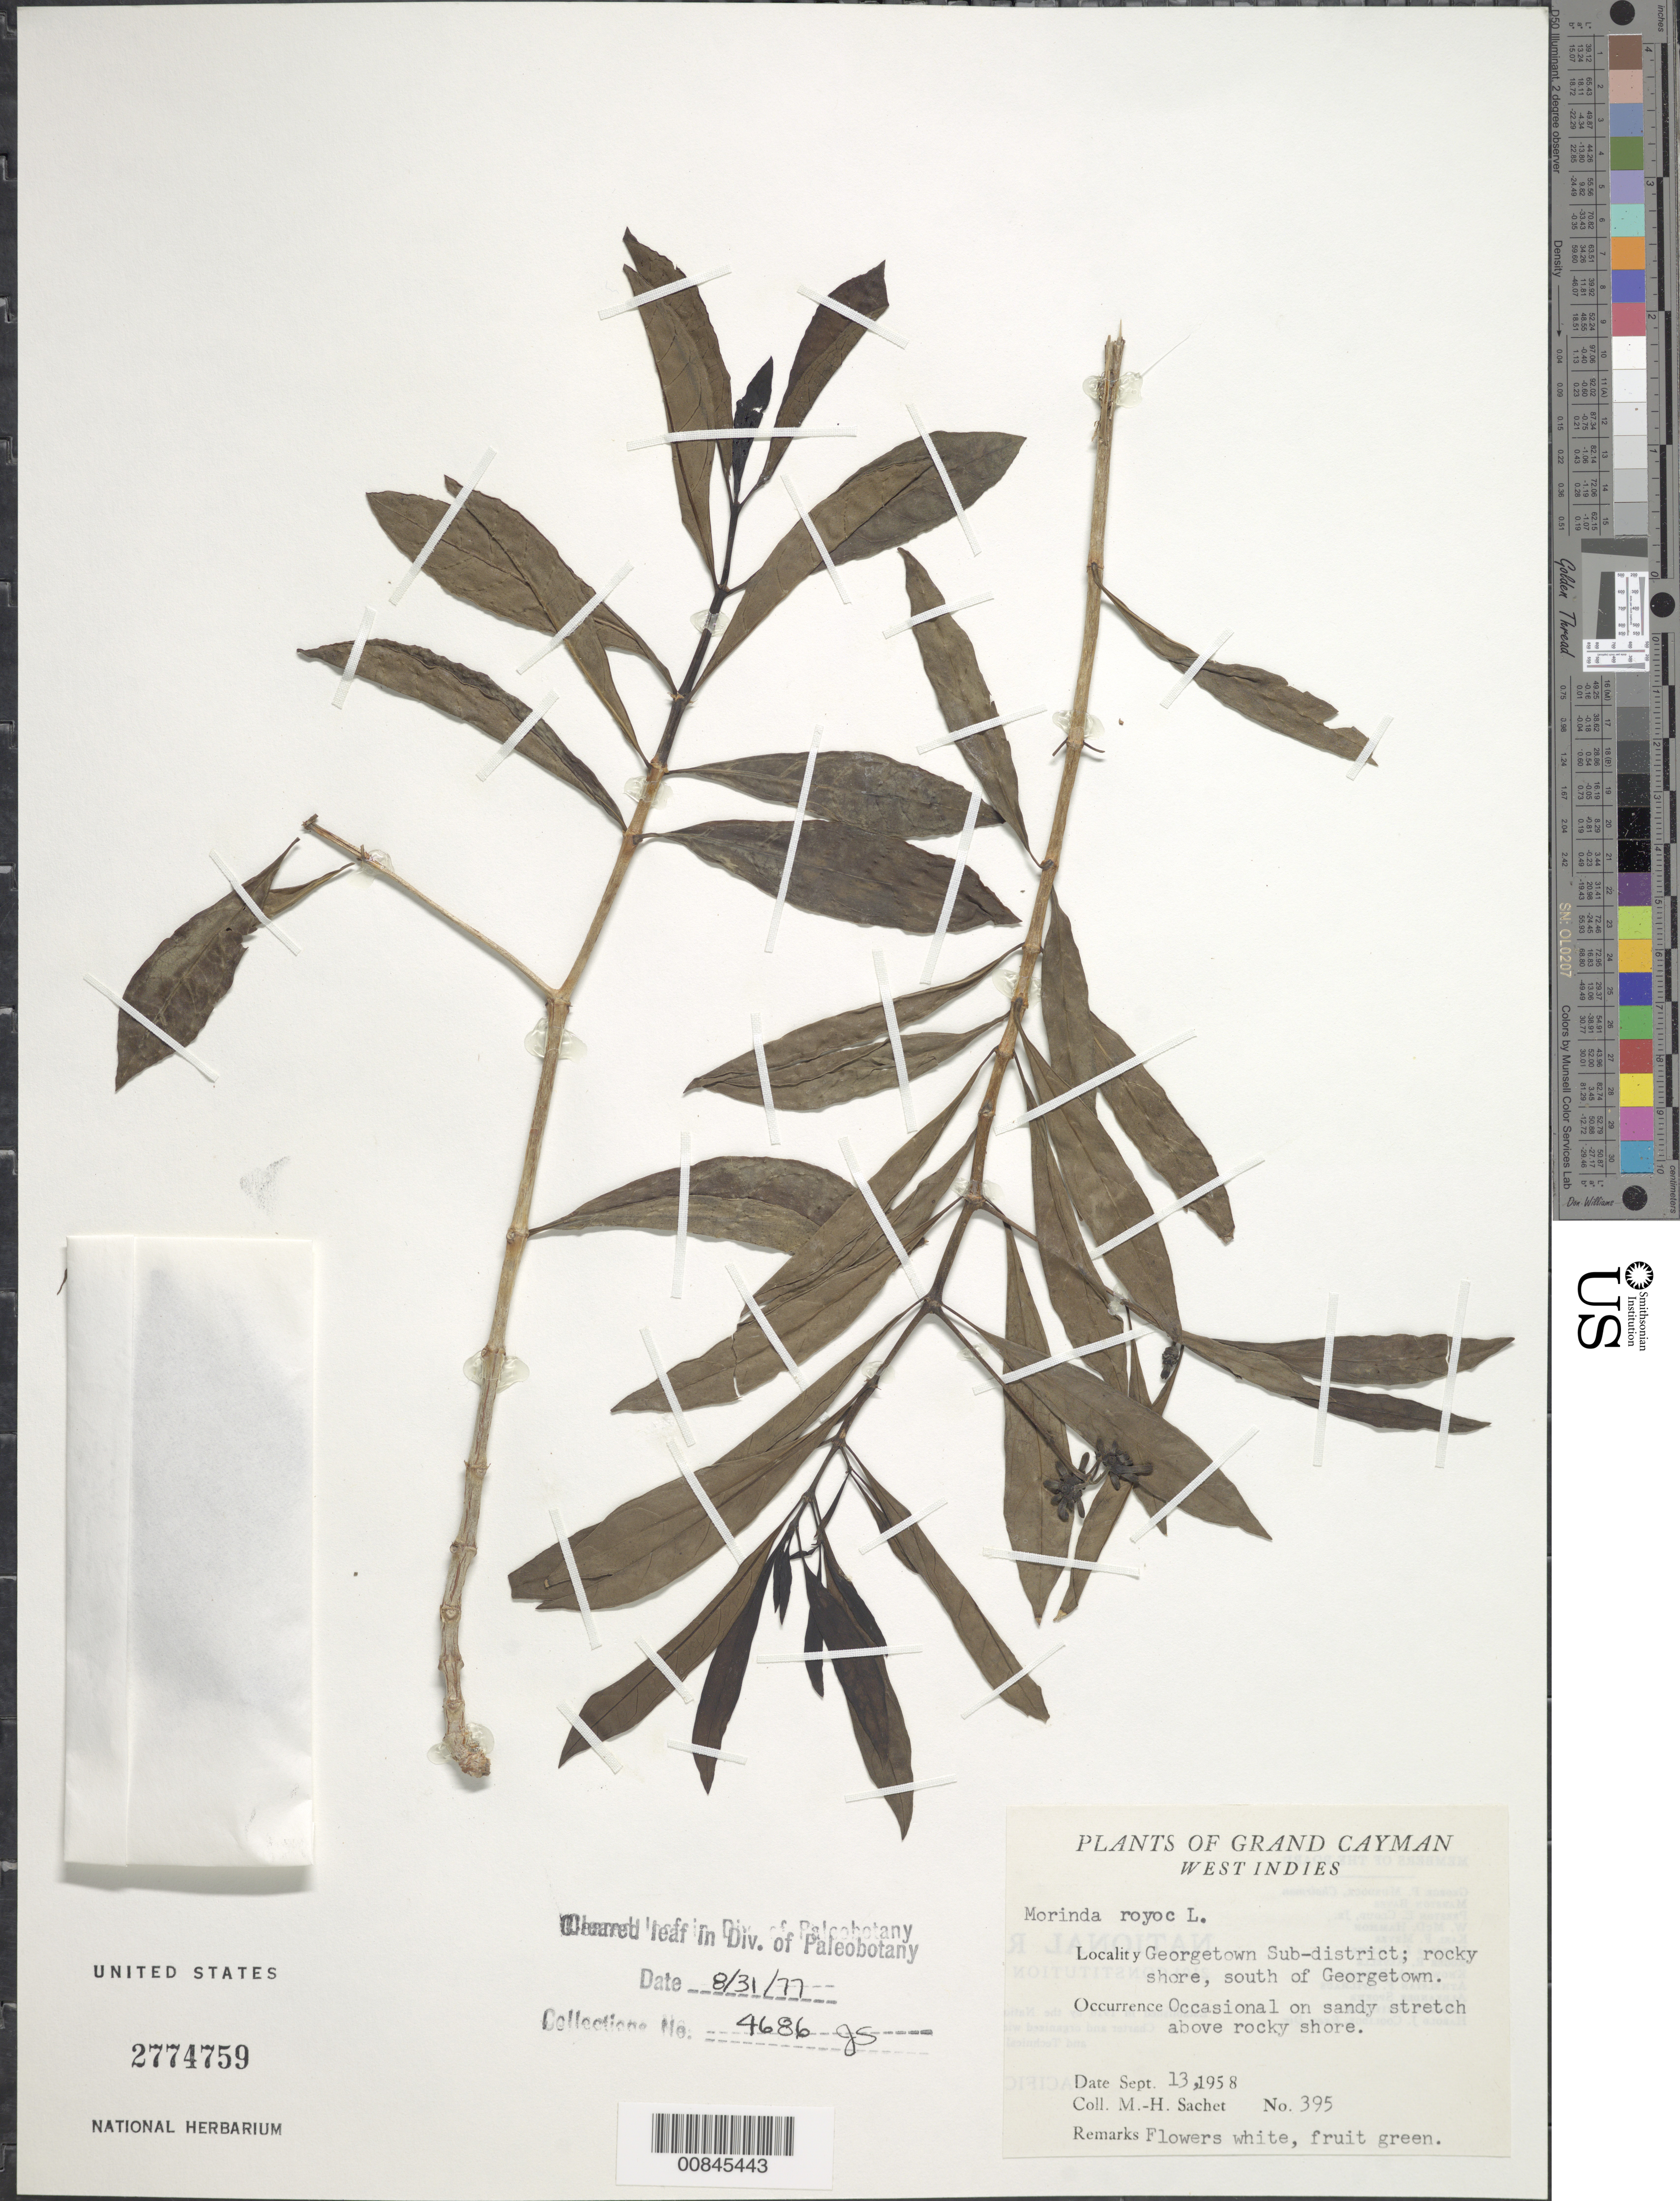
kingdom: Plantae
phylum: Tracheophyta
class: Magnoliopsida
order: Gentianales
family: Rubiaceae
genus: Morinda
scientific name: Morinda royoc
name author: L.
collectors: M.-H. Sachet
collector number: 395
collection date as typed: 13 Sep 1958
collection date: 1958-09-13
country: Cayman Islands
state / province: Georgetown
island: Grand Cayman Island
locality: South of Georgetown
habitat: Sandy stretch above rocky shore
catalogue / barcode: US 2774759